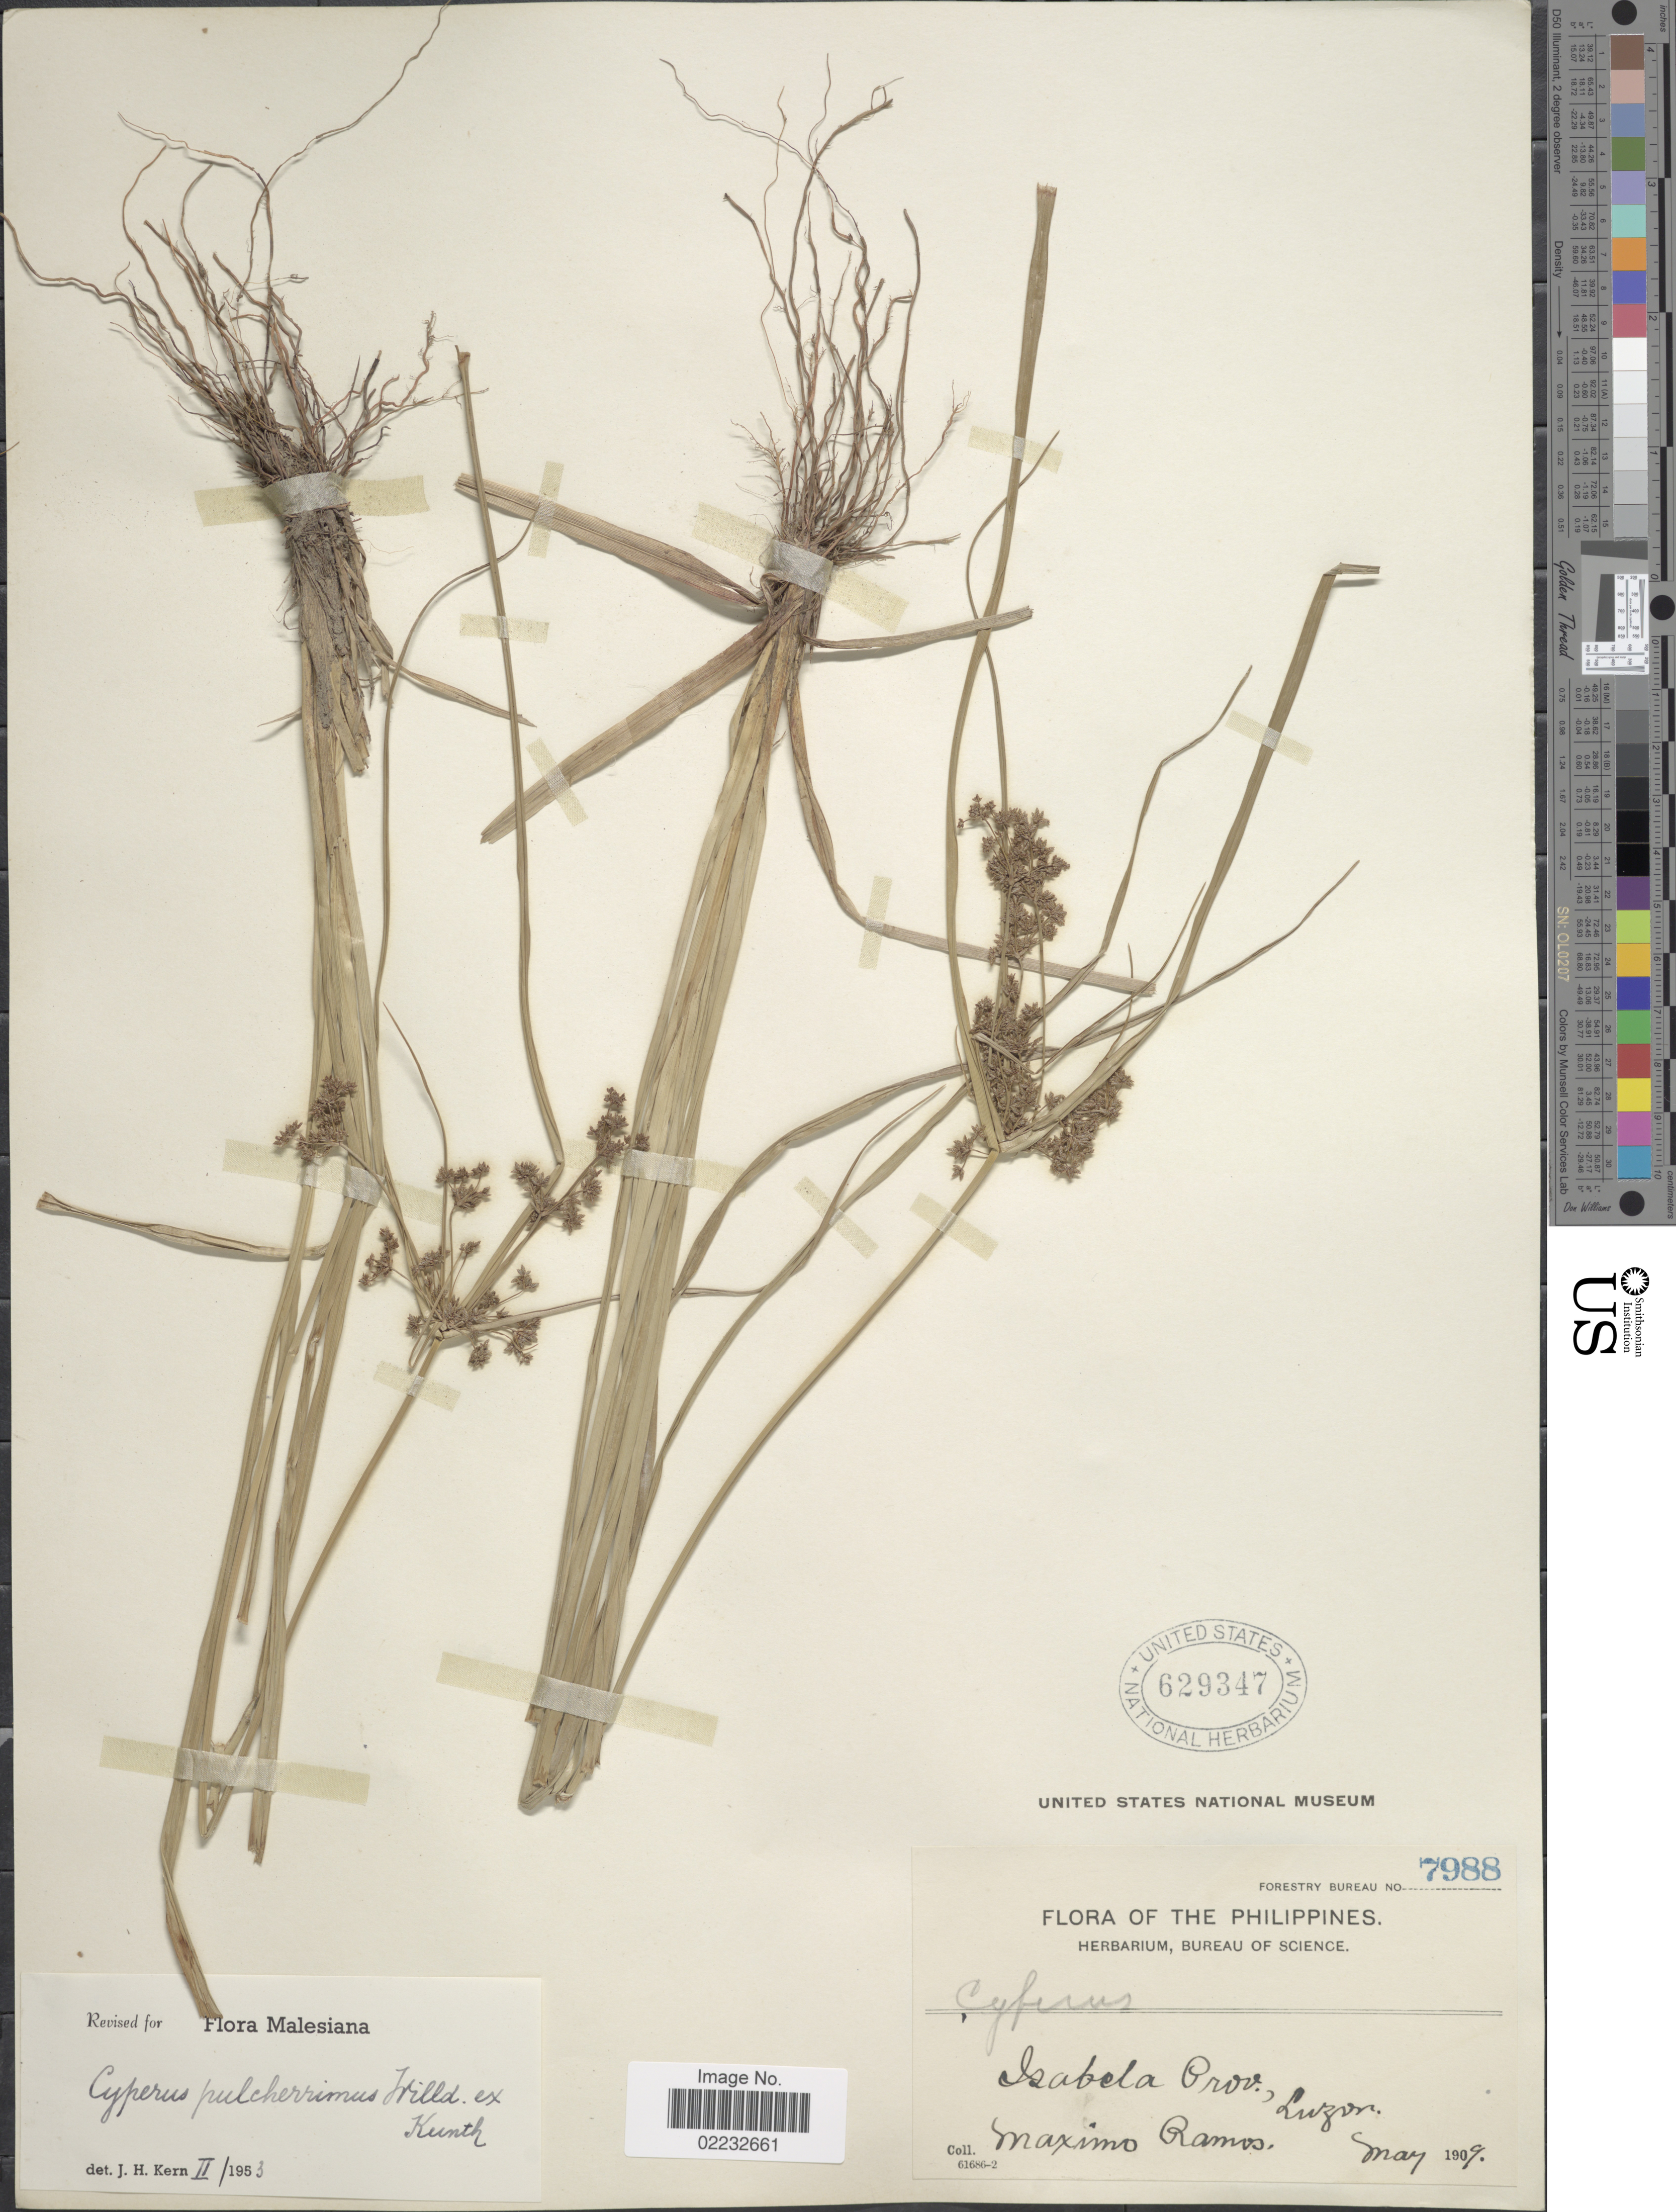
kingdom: Plantae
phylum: Tracheophyta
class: Liliopsida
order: Poales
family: Cyperaceae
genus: Cyperus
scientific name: Cyperus pulcherrimus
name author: Kunth ex Willd.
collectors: M. Ramos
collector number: Forestry Bureau 7988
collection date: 1909-05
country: Philippines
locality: Isabela Prov., Luzon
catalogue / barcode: US 629347